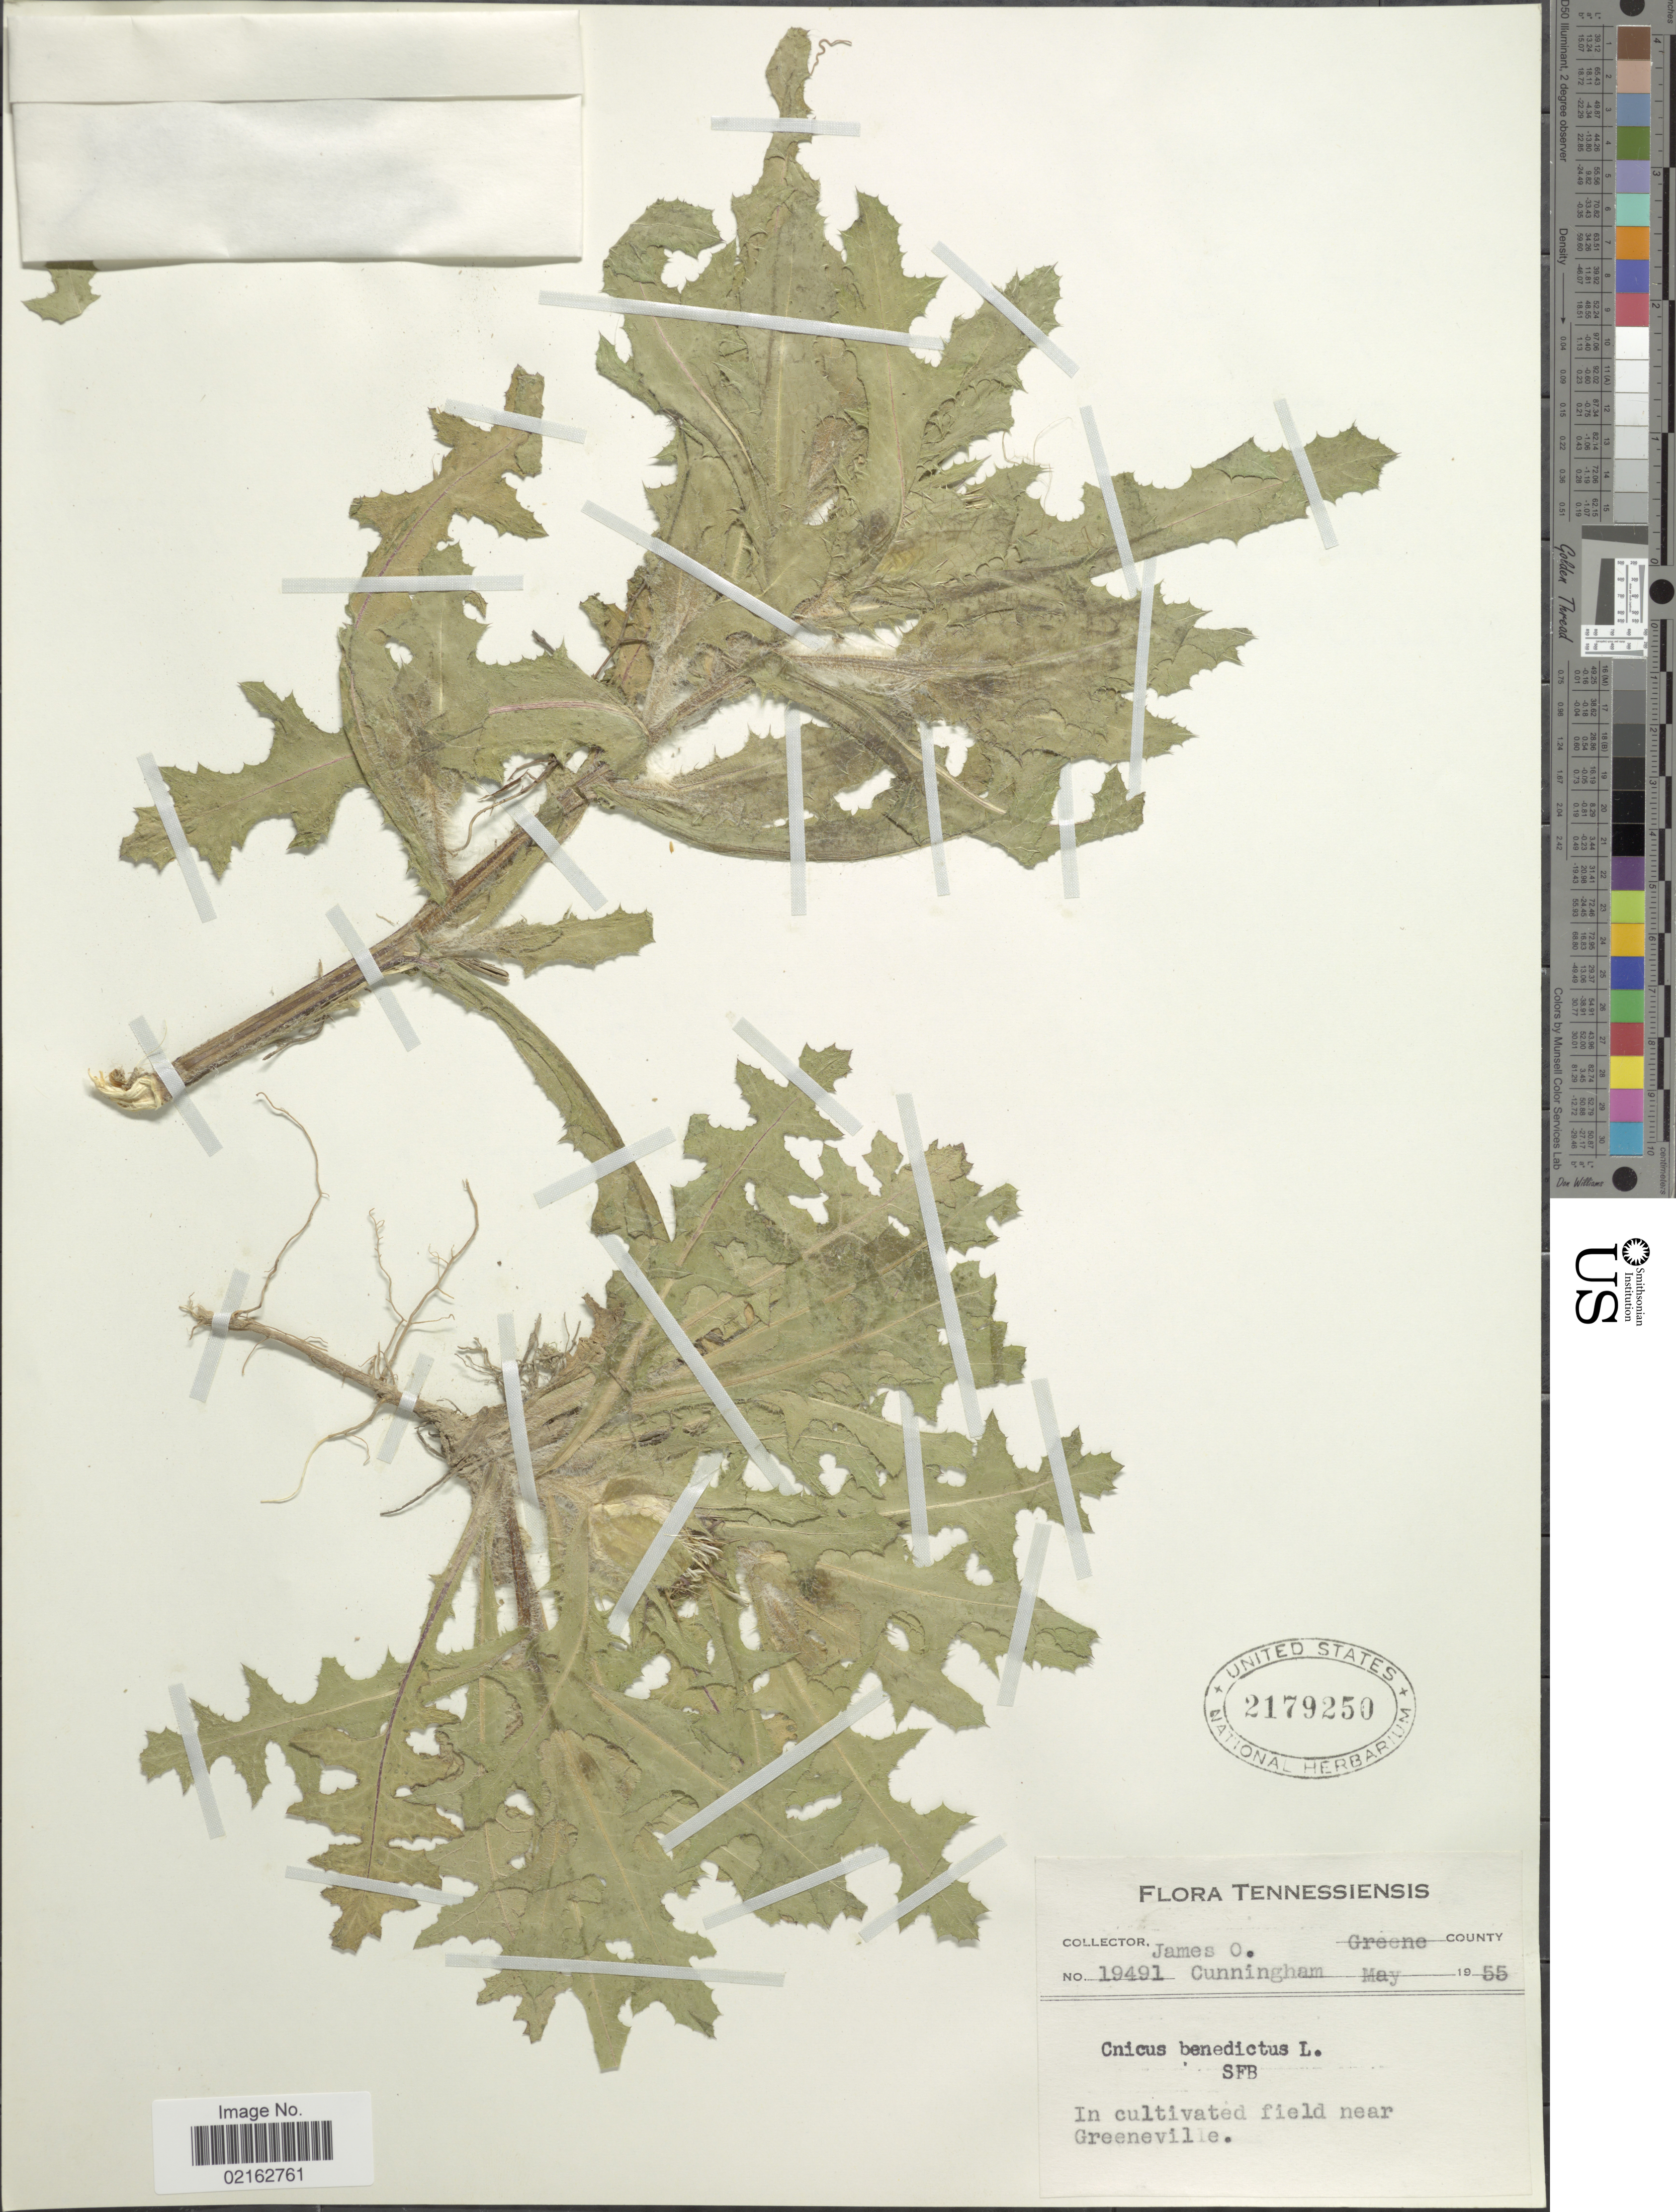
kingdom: Plantae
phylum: Tracheophyta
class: Magnoliopsida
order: Asterales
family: Asteraceae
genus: Centaurea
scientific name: Centaurea benedicta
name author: (L.) L.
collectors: J. Cunningham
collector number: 19491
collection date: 1955-05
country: United States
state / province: Tennessee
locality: Greene County. In cultivated field near Greenville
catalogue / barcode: US 2179250